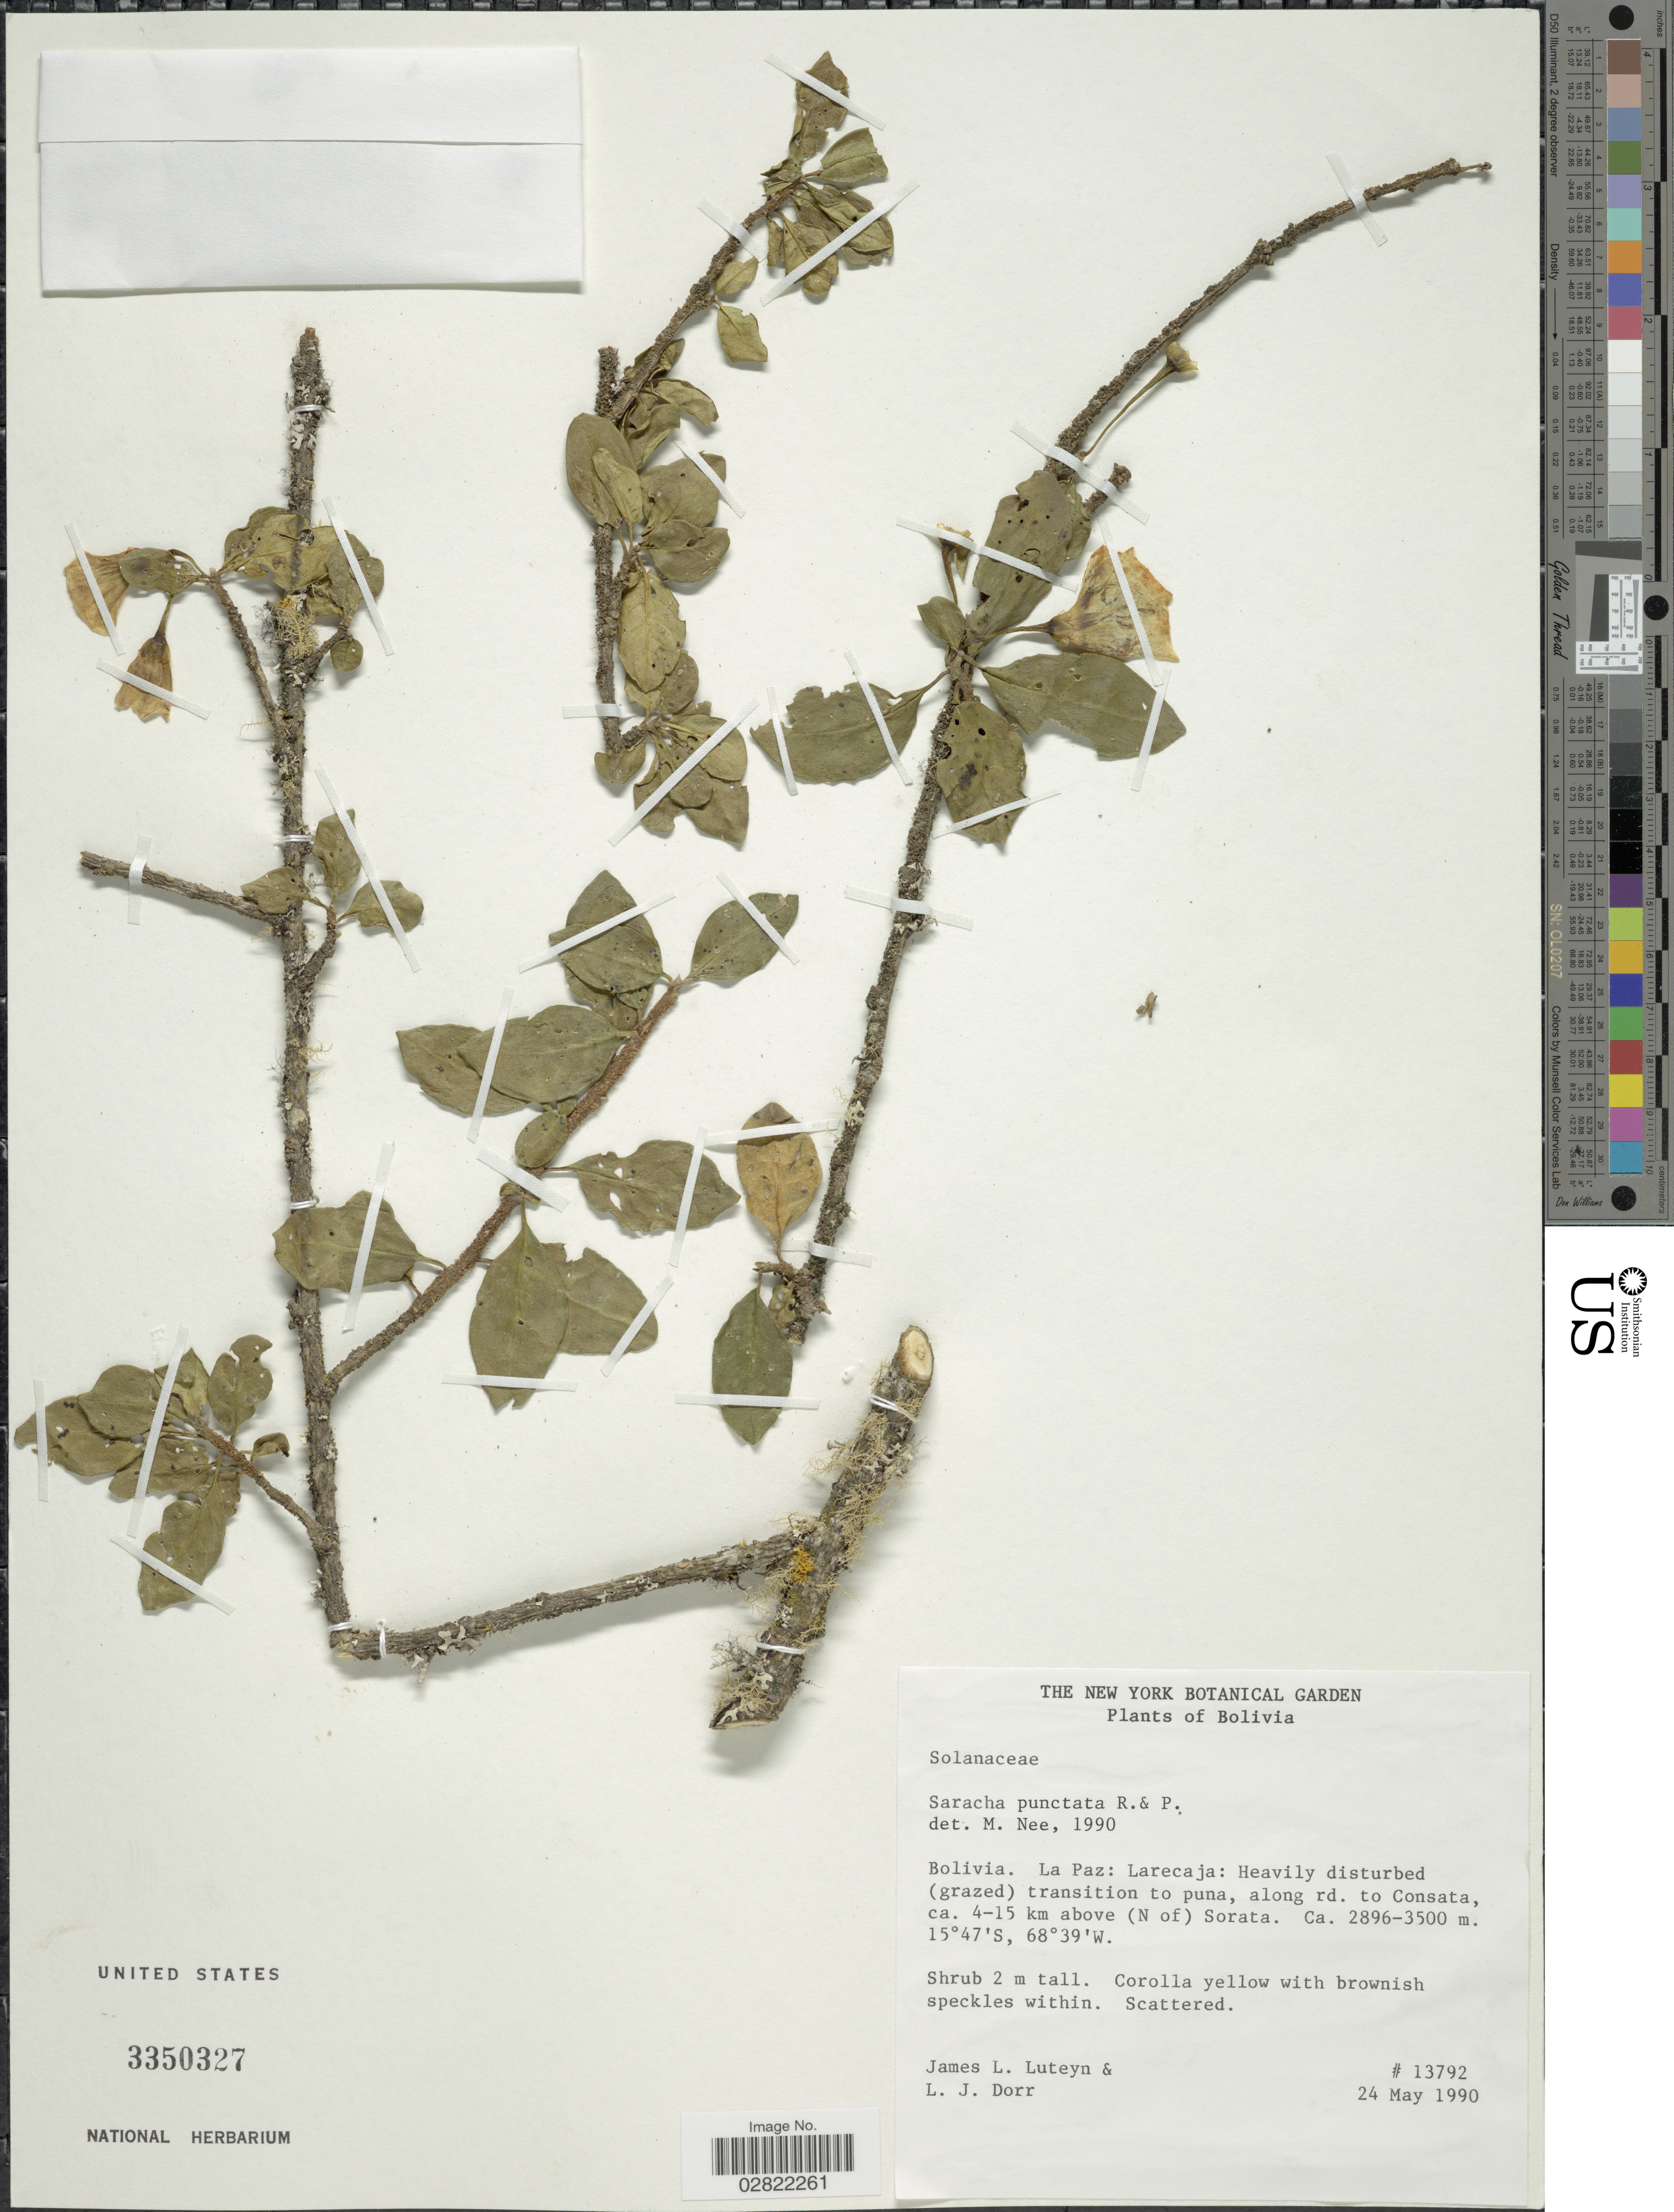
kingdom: Plantae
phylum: Tracheophyta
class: Magnoliopsida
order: Solanales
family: Solanaceae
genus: Saracha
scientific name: Saracha punctata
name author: Ruiz & Pav.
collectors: J. L. Luteyn & L. J. Dorr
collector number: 13792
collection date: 1990-05-24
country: Bolivia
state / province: La Paz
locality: Bolivia, La Paz: Larecaja: Heavily disturbed (grazed) transition to puna, along rd. to Consata, ca. 4-15 km above (N of) Sorata.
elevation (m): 2896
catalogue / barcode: US 3350327